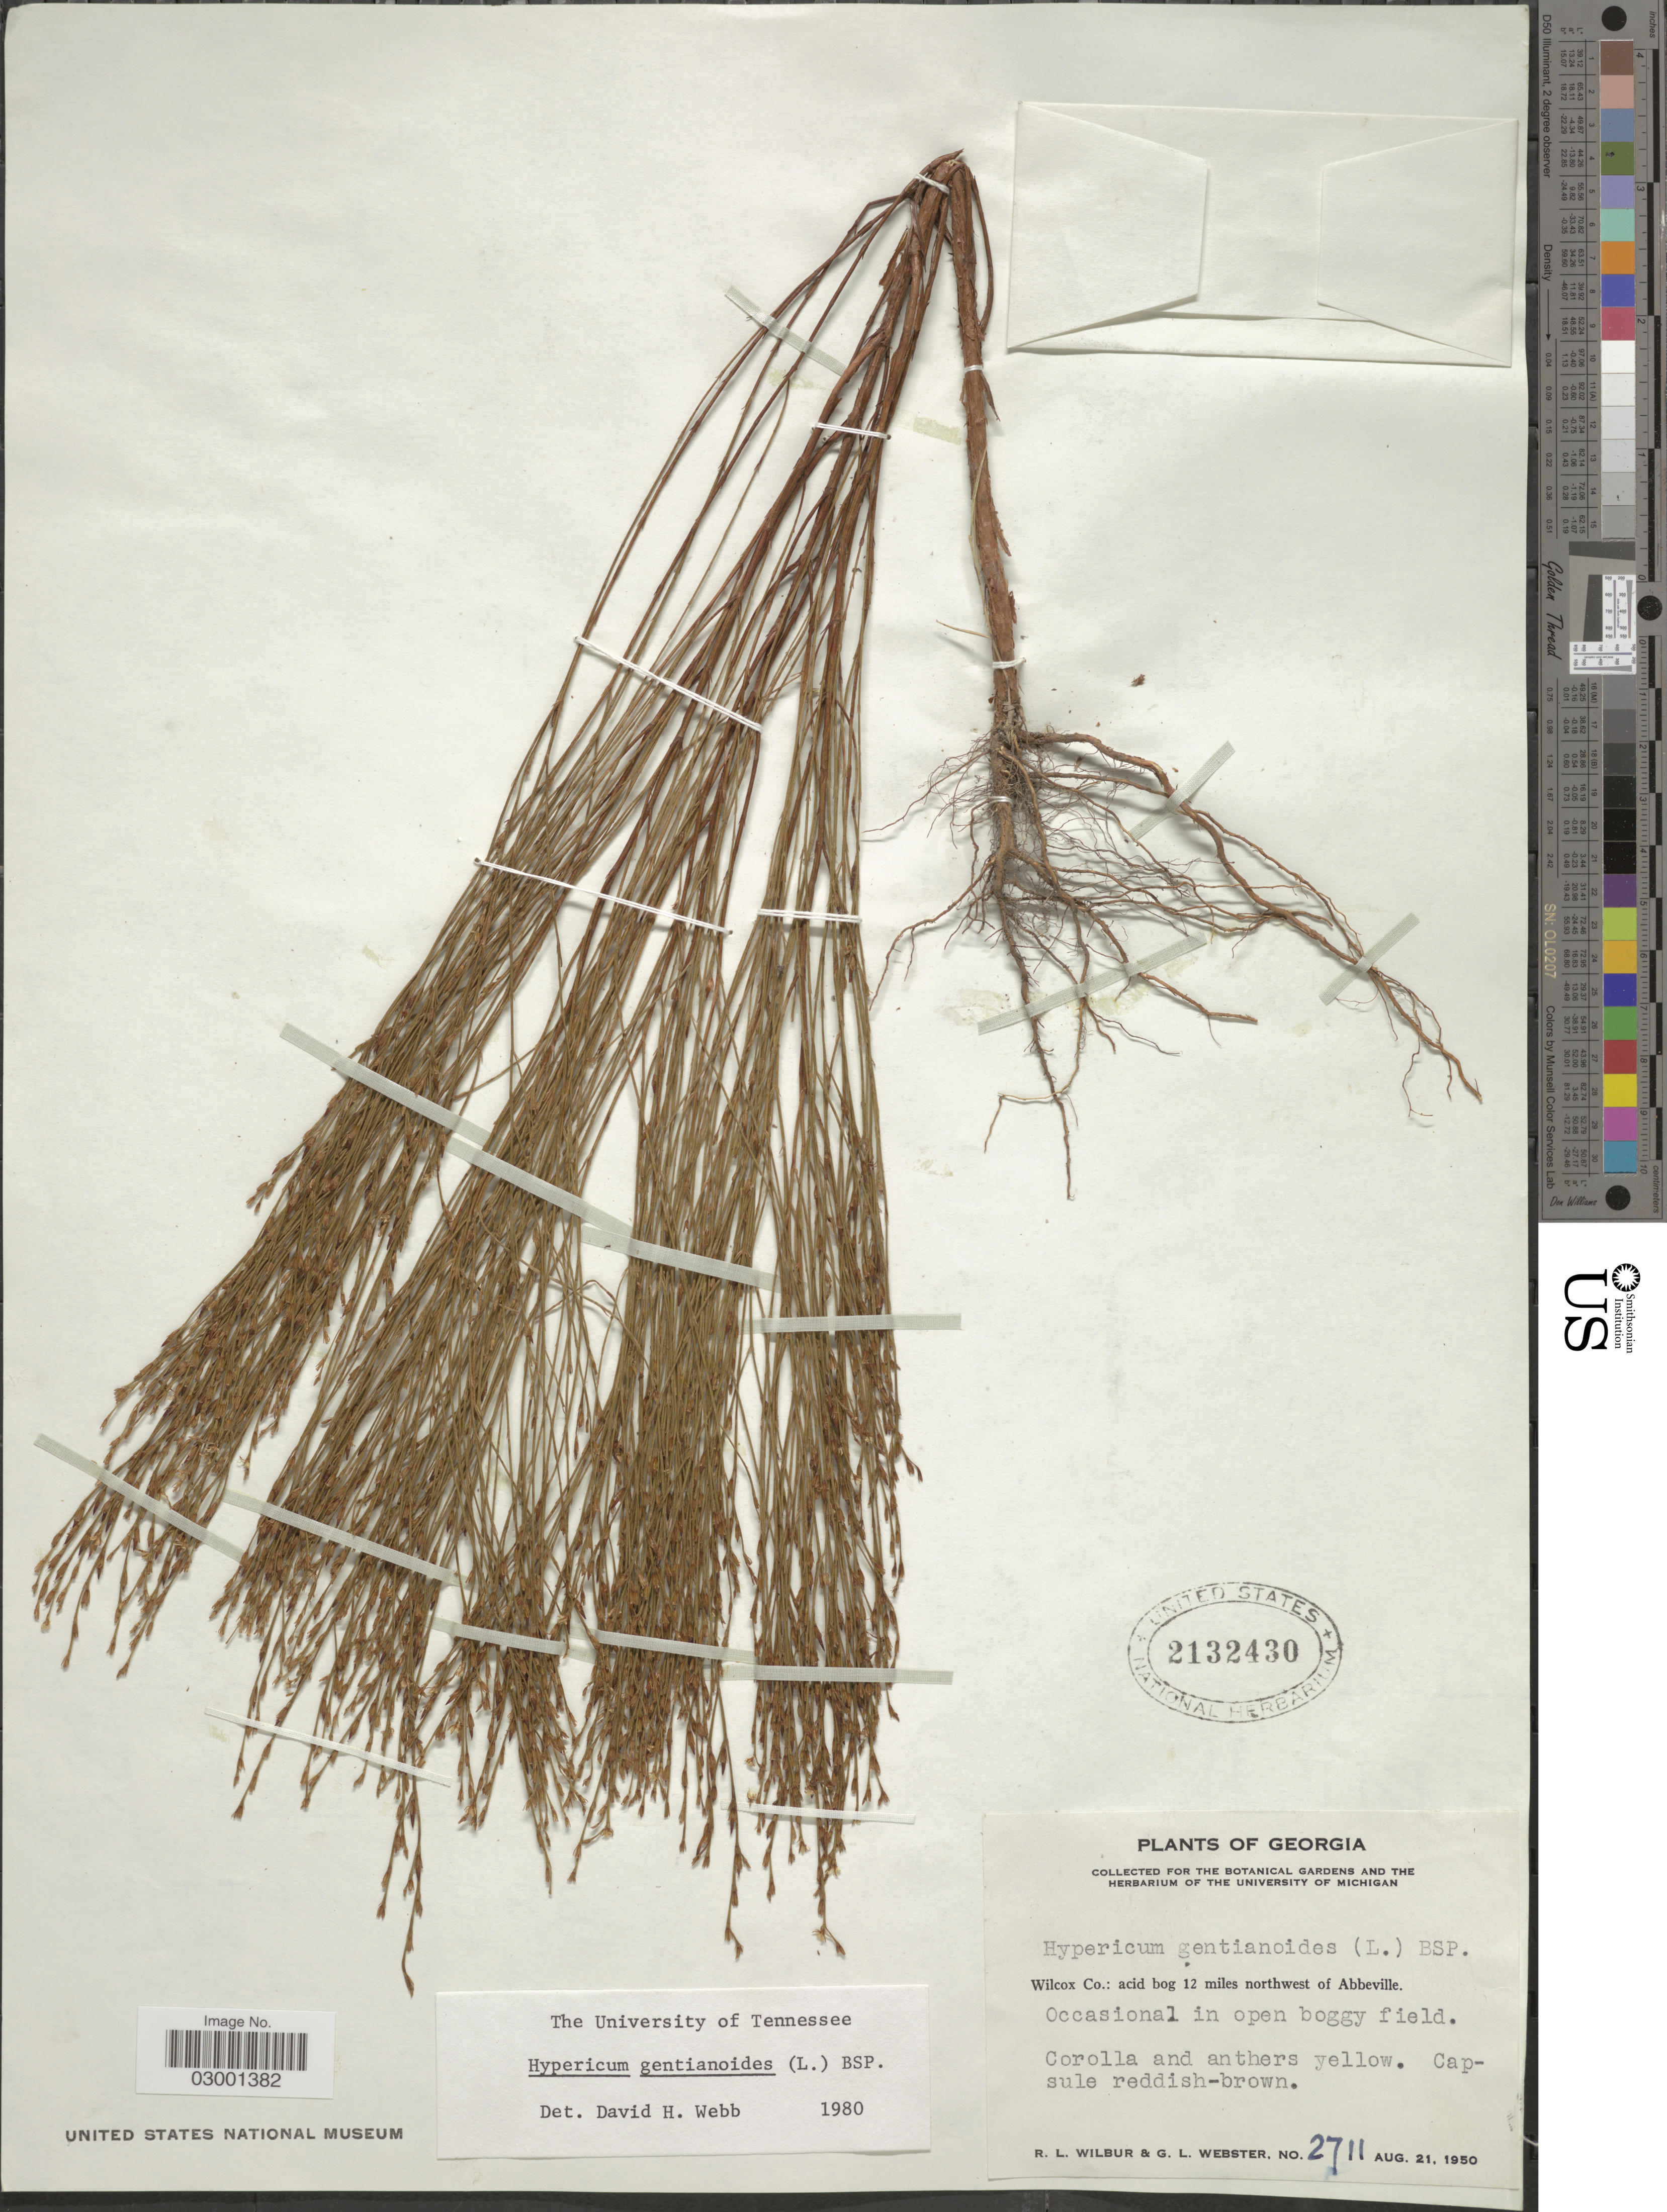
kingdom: Plantae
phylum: Tracheophyta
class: Magnoliopsida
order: Malpighiales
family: Hypericaceae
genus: Hypericum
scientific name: Hypericum gentianoides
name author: (L.) Britton, Stearns & Poggenb.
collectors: R. L. Wilbur & G. L. Webster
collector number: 2711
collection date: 1950-08-21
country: United States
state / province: Georgia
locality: Wilcox Co.: acid bog 12 miles northwest of Abbeville.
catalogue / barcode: US 2132430